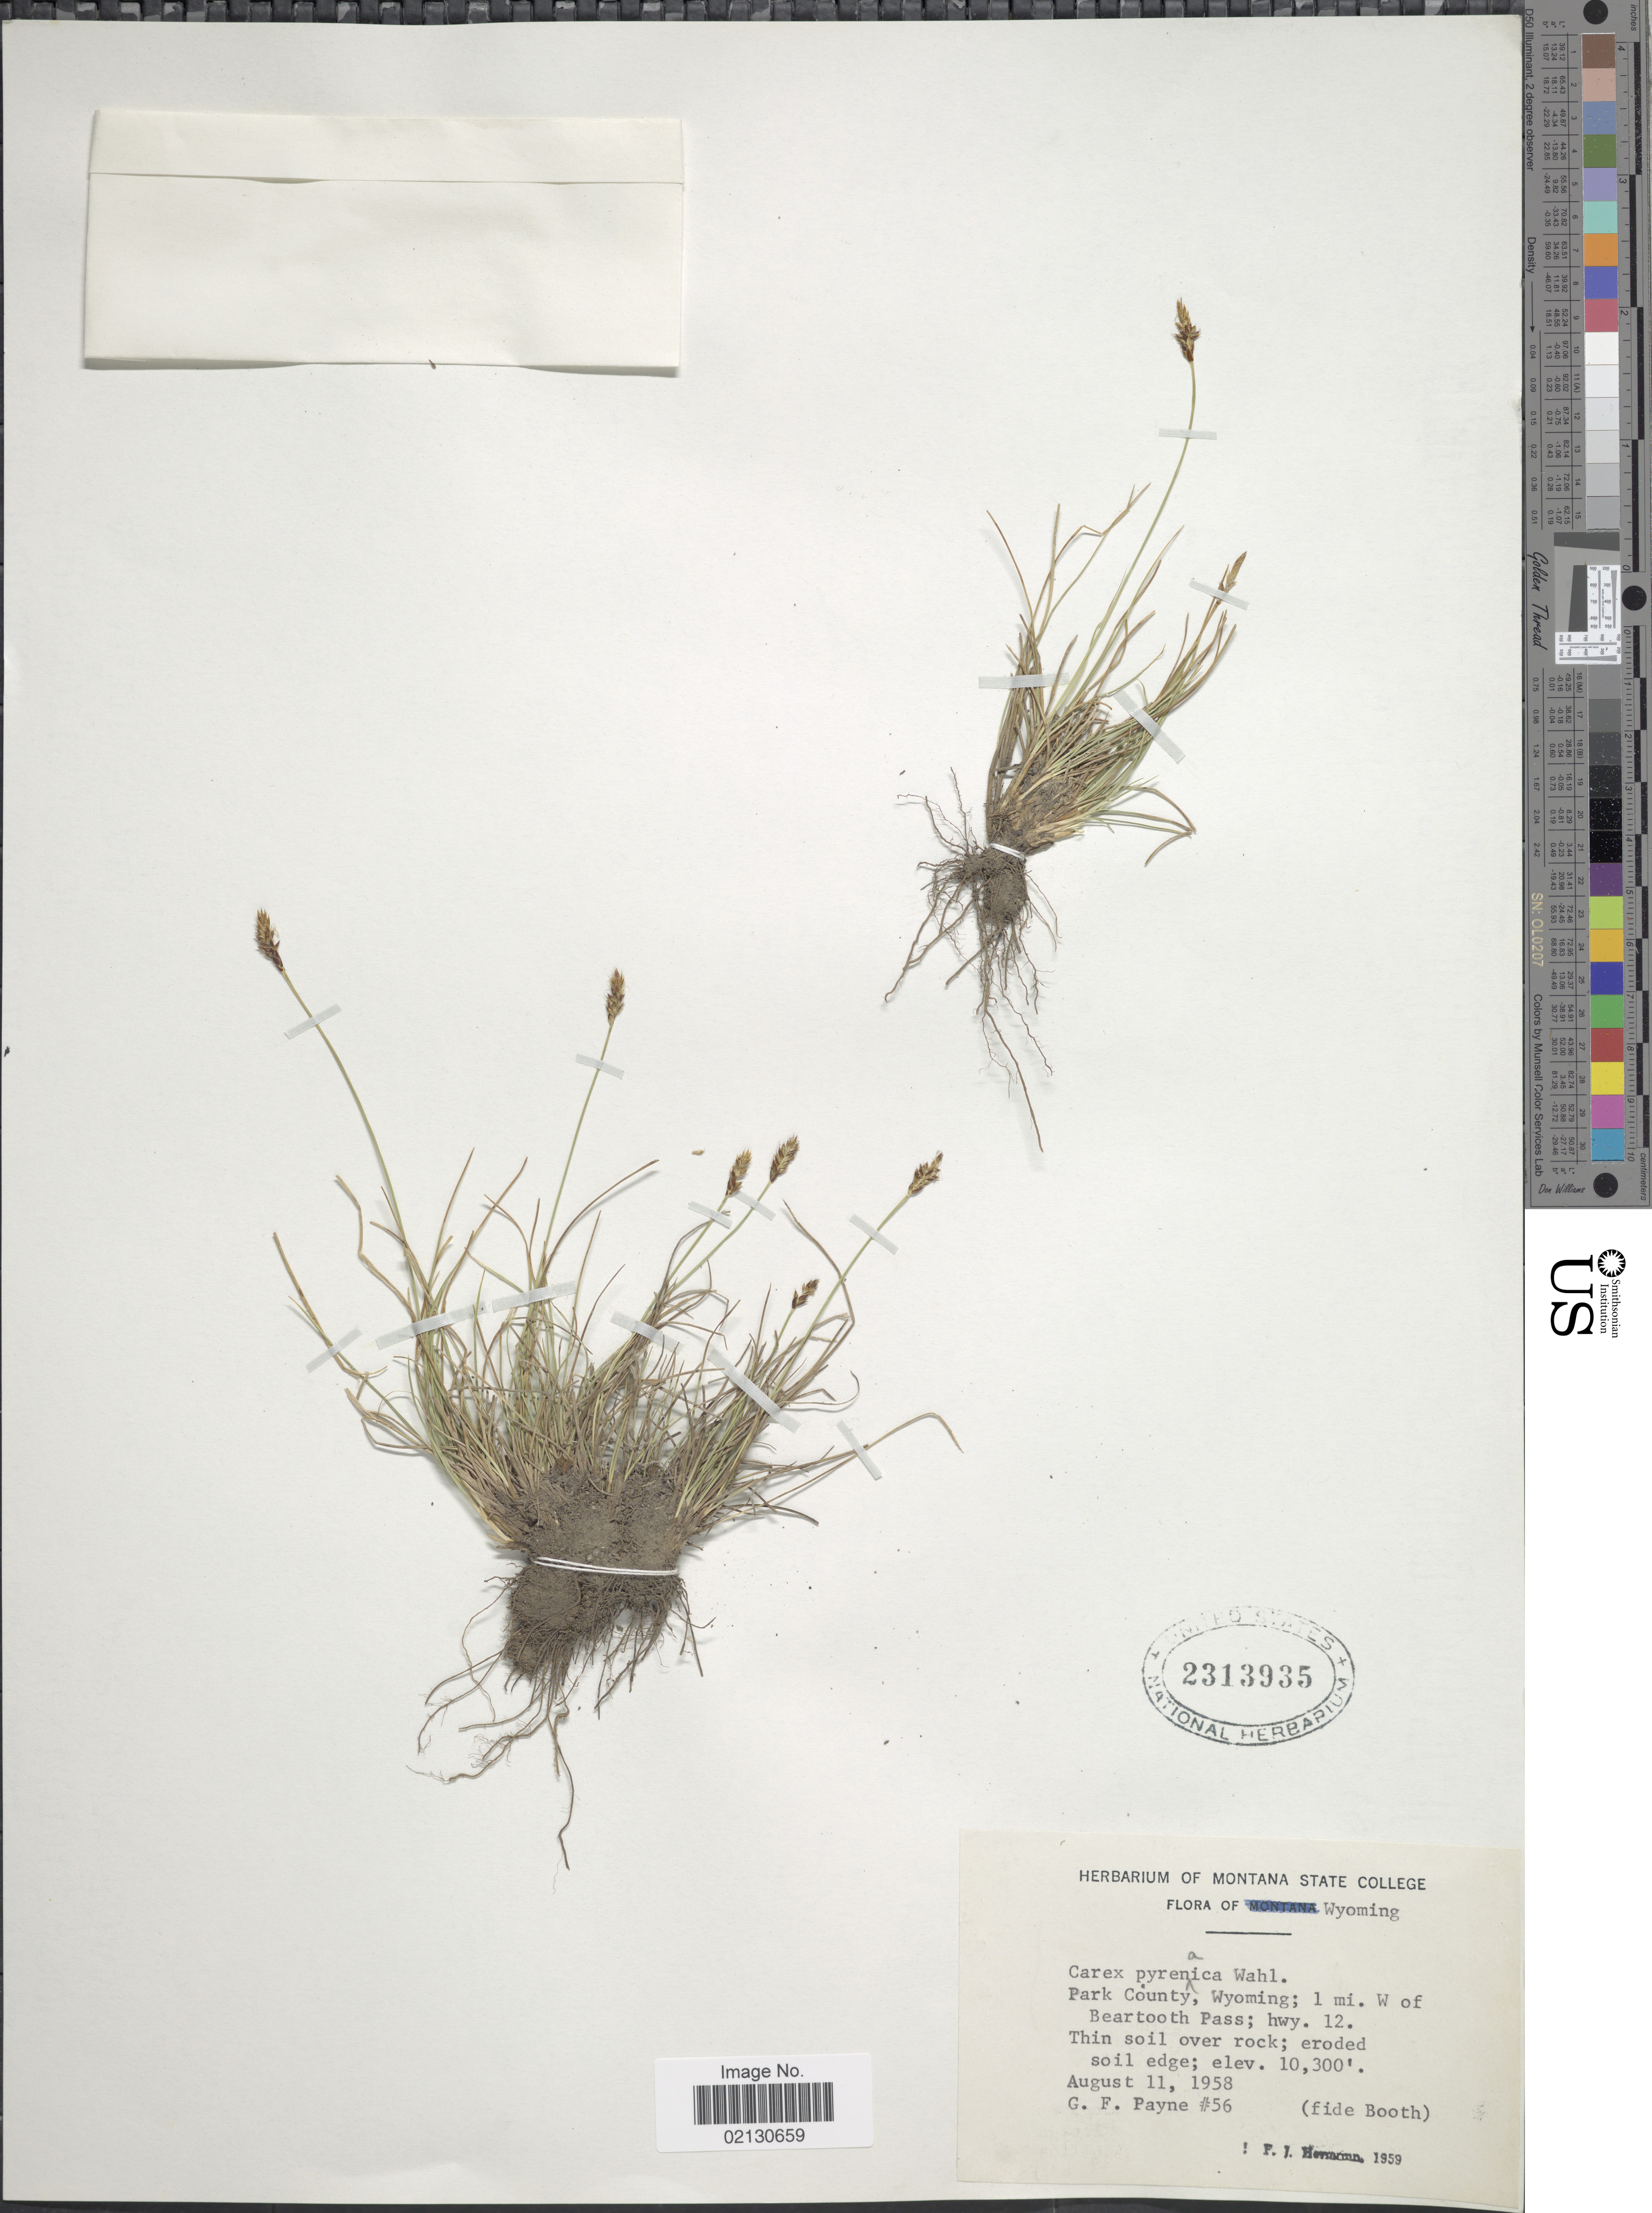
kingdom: Plantae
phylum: Tracheophyta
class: Liliopsida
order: Poales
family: Cyperaceae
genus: Carex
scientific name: Carex micropoda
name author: C.A. Mey.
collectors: G. Payne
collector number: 56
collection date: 1958-08-11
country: United States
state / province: Wyoming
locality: Park County, 1 mi. W of Beartooth Pass; hwy. 12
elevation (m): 3139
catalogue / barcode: US 2313935